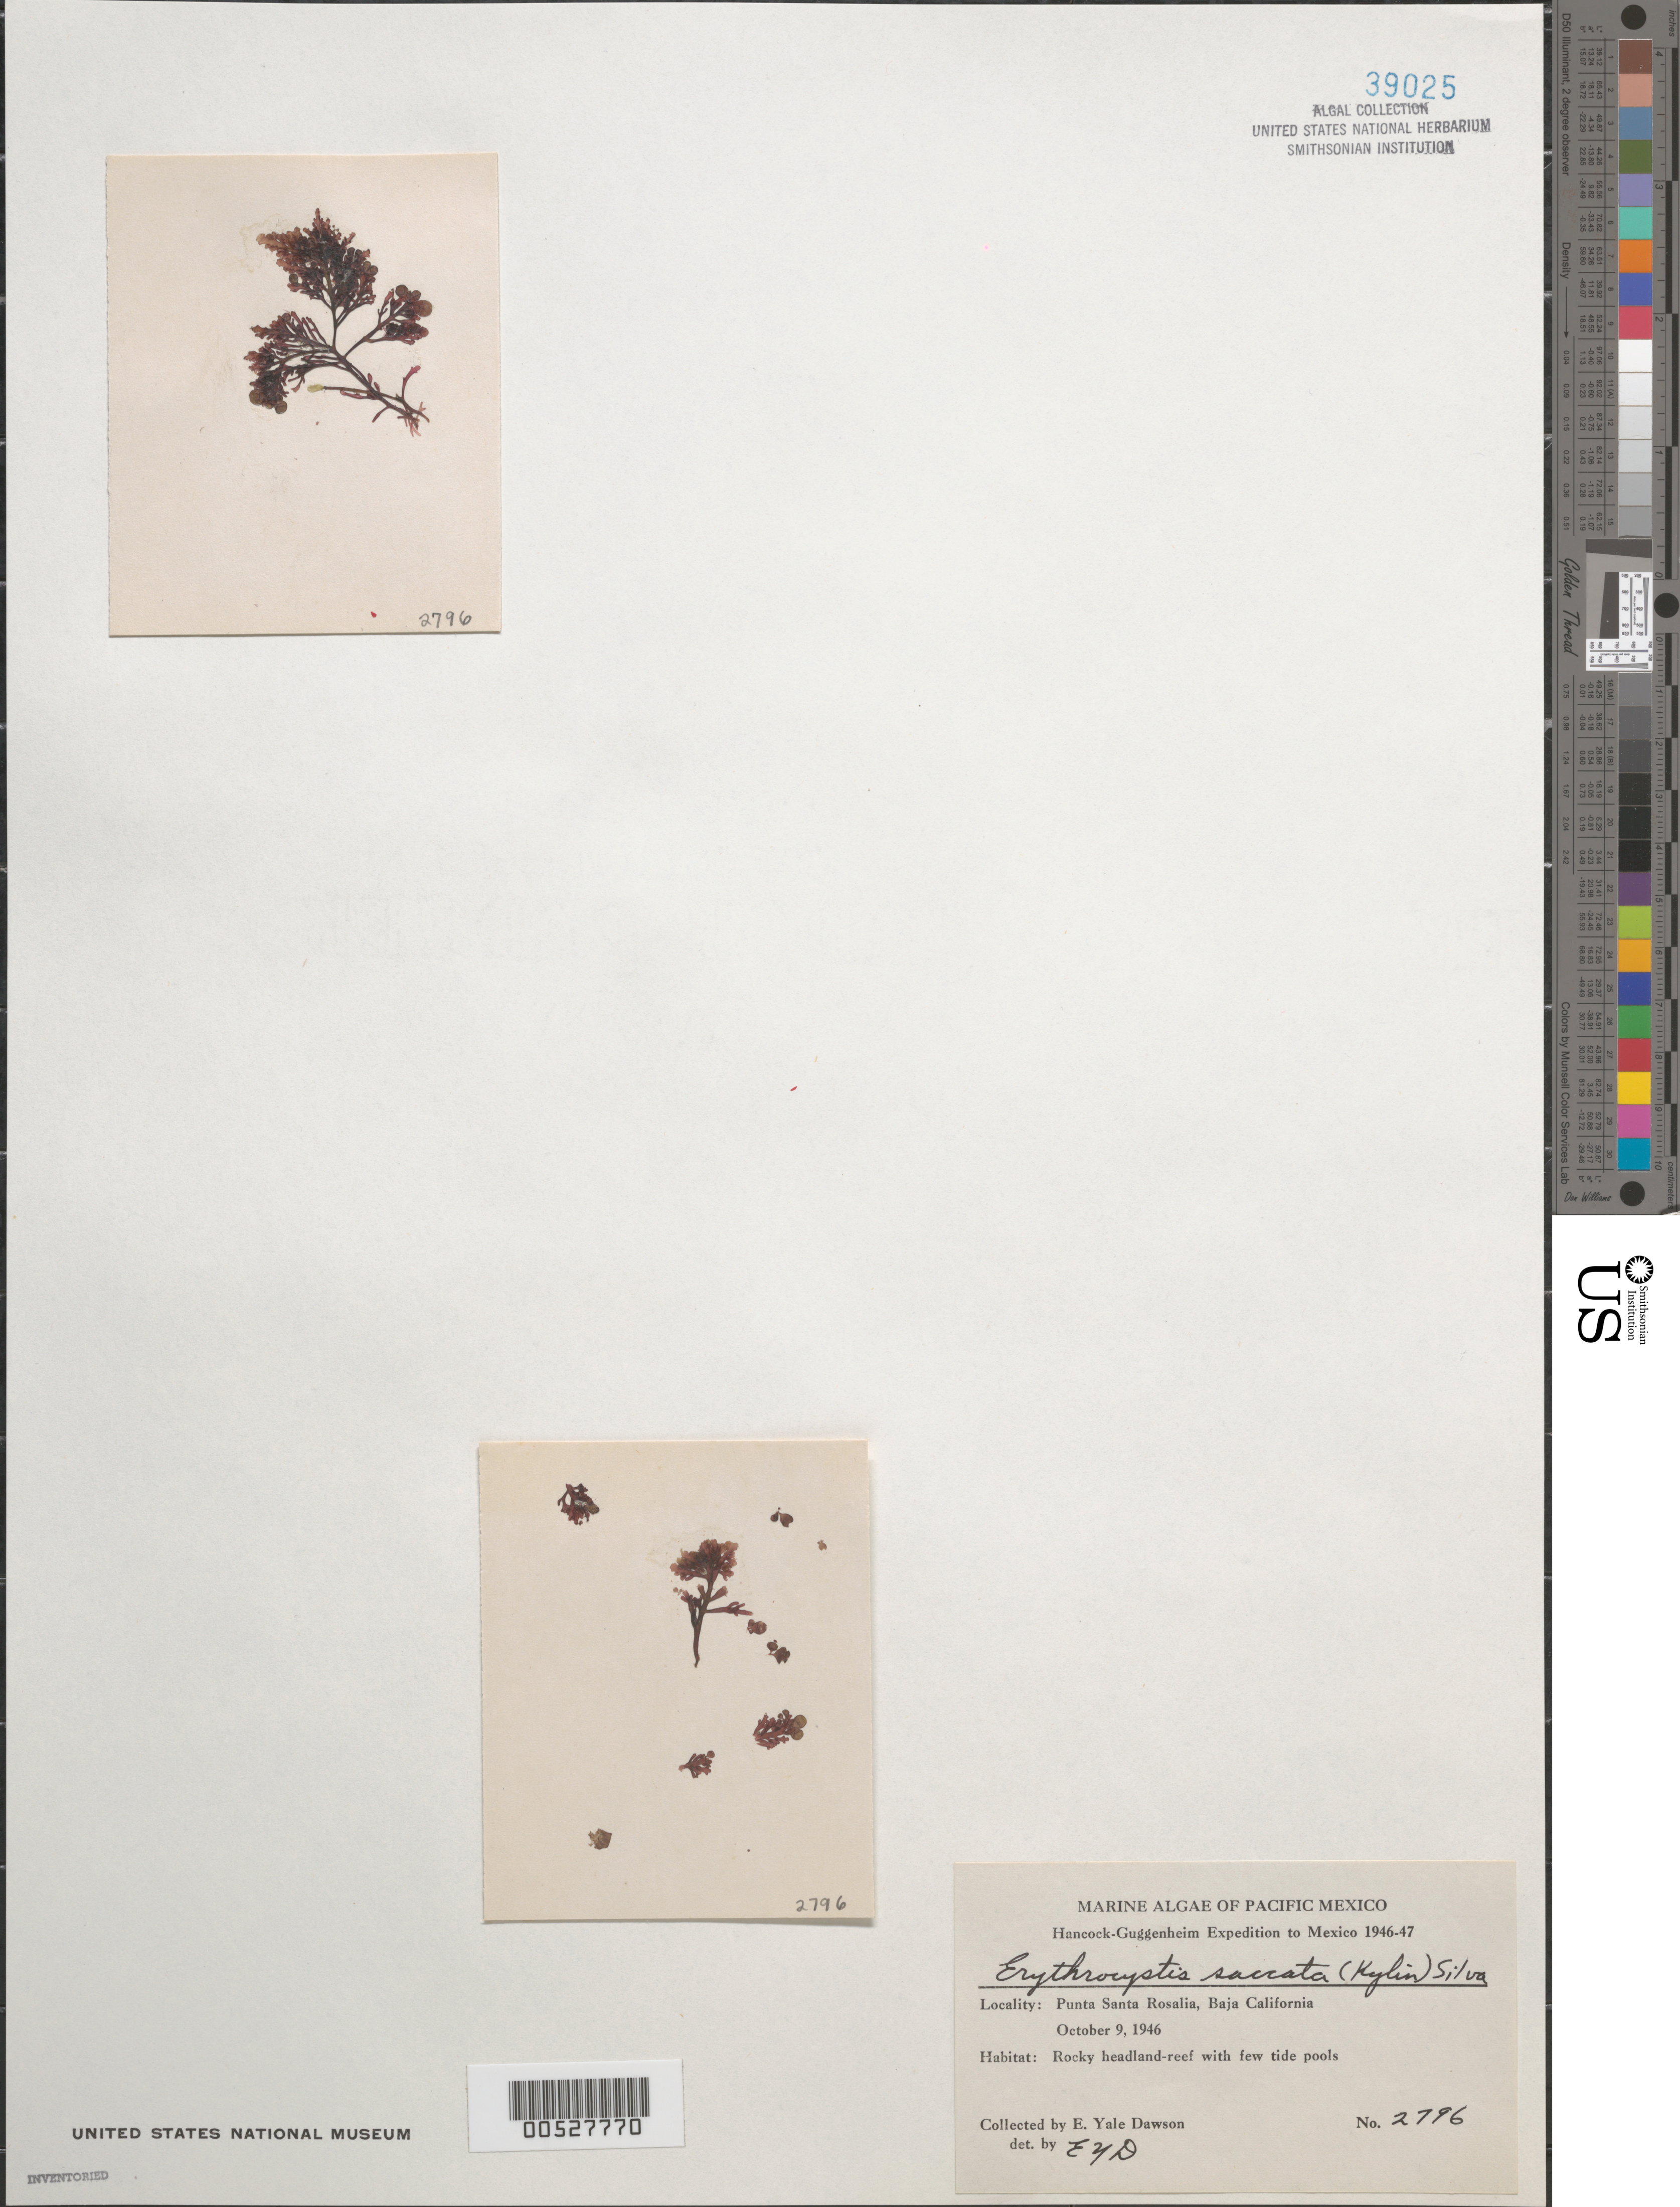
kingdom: Plantae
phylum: Rhodophyta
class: Florideophyceae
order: Ceramiales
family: Rhodomelaceae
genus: Erythrocystis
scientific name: Erythrocystis saccata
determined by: Dawson, E. Y.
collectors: E. Y. Dawson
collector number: EYD 2796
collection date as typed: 09 Oct 1946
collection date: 1946-10-09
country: Mexico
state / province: Baja California Sur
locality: Punta Santa Rosalia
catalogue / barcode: US 39025